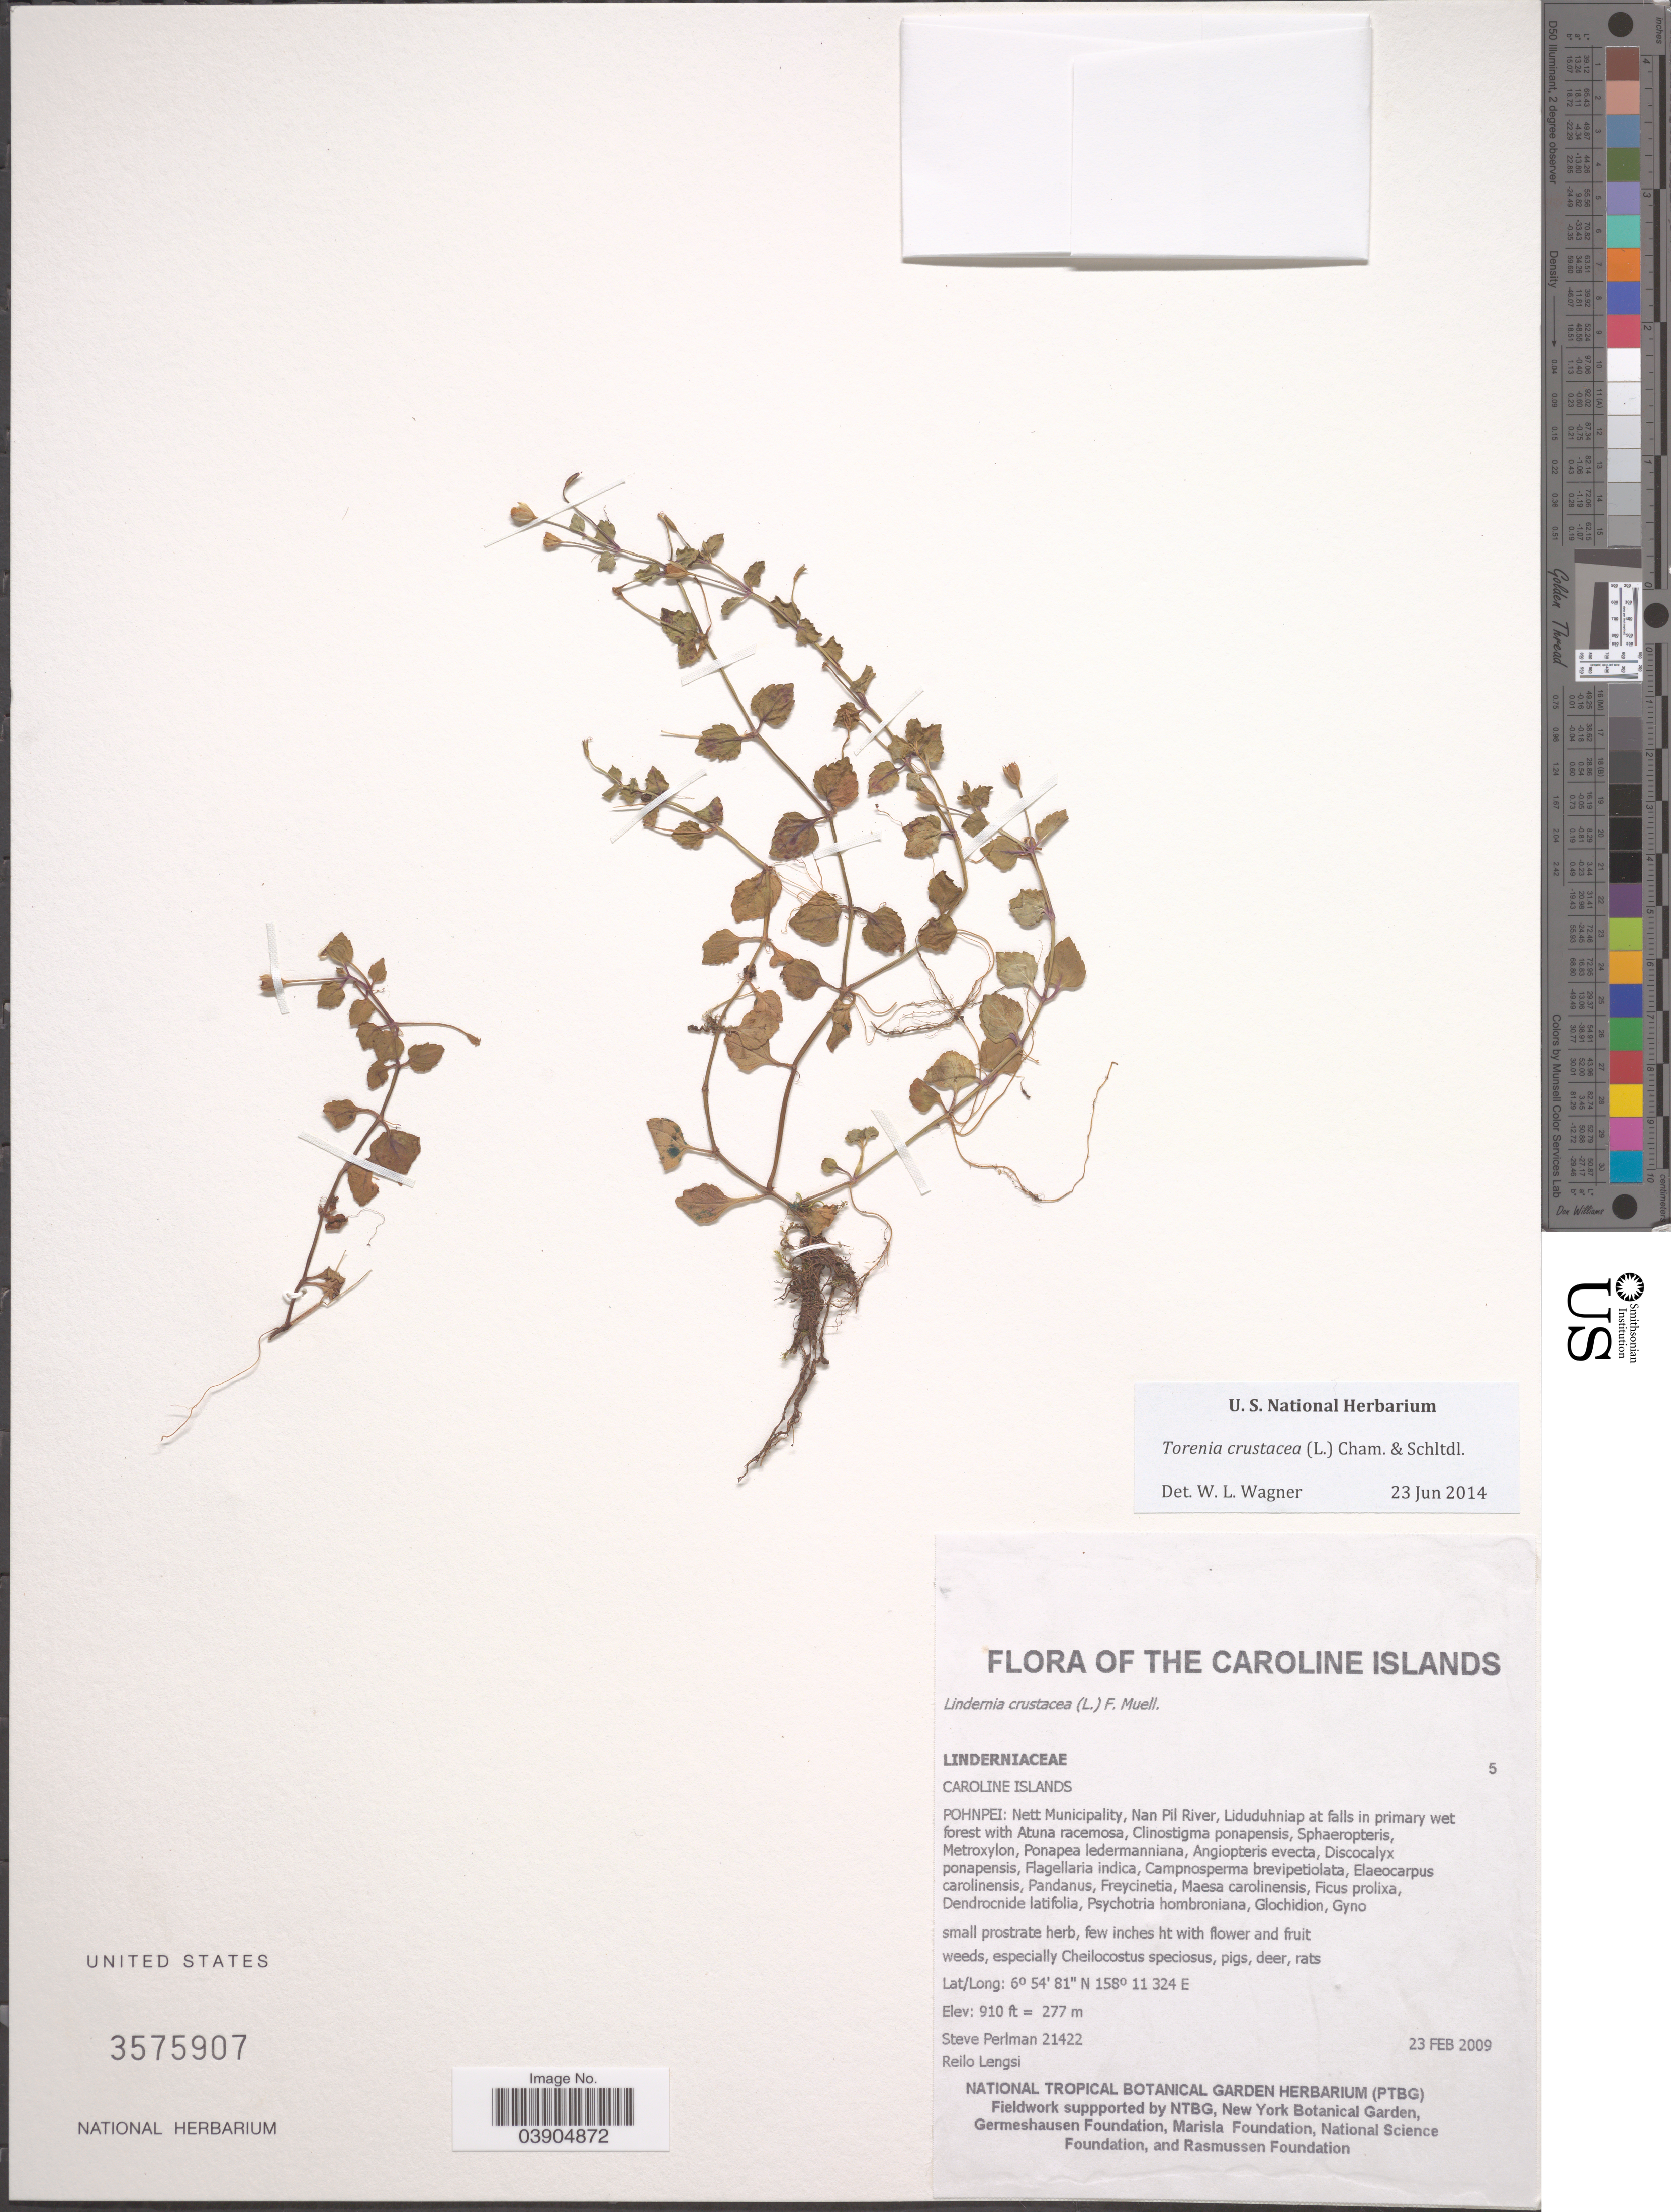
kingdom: Plantae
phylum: Tracheophyta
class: Magnoliopsida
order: Lamiales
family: Linderniaceae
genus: Lindernia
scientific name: Lindernia crustacea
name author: (L.) F. Muell.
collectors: S. Perlman & R. Lengsi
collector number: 21422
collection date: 2009-02-23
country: Micronesia, Federated States of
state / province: Pohnpei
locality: The Caroline Islands. Nett Municipality, Nan Pil River, Liduduhniap at falls.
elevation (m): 277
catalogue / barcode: US 3575907